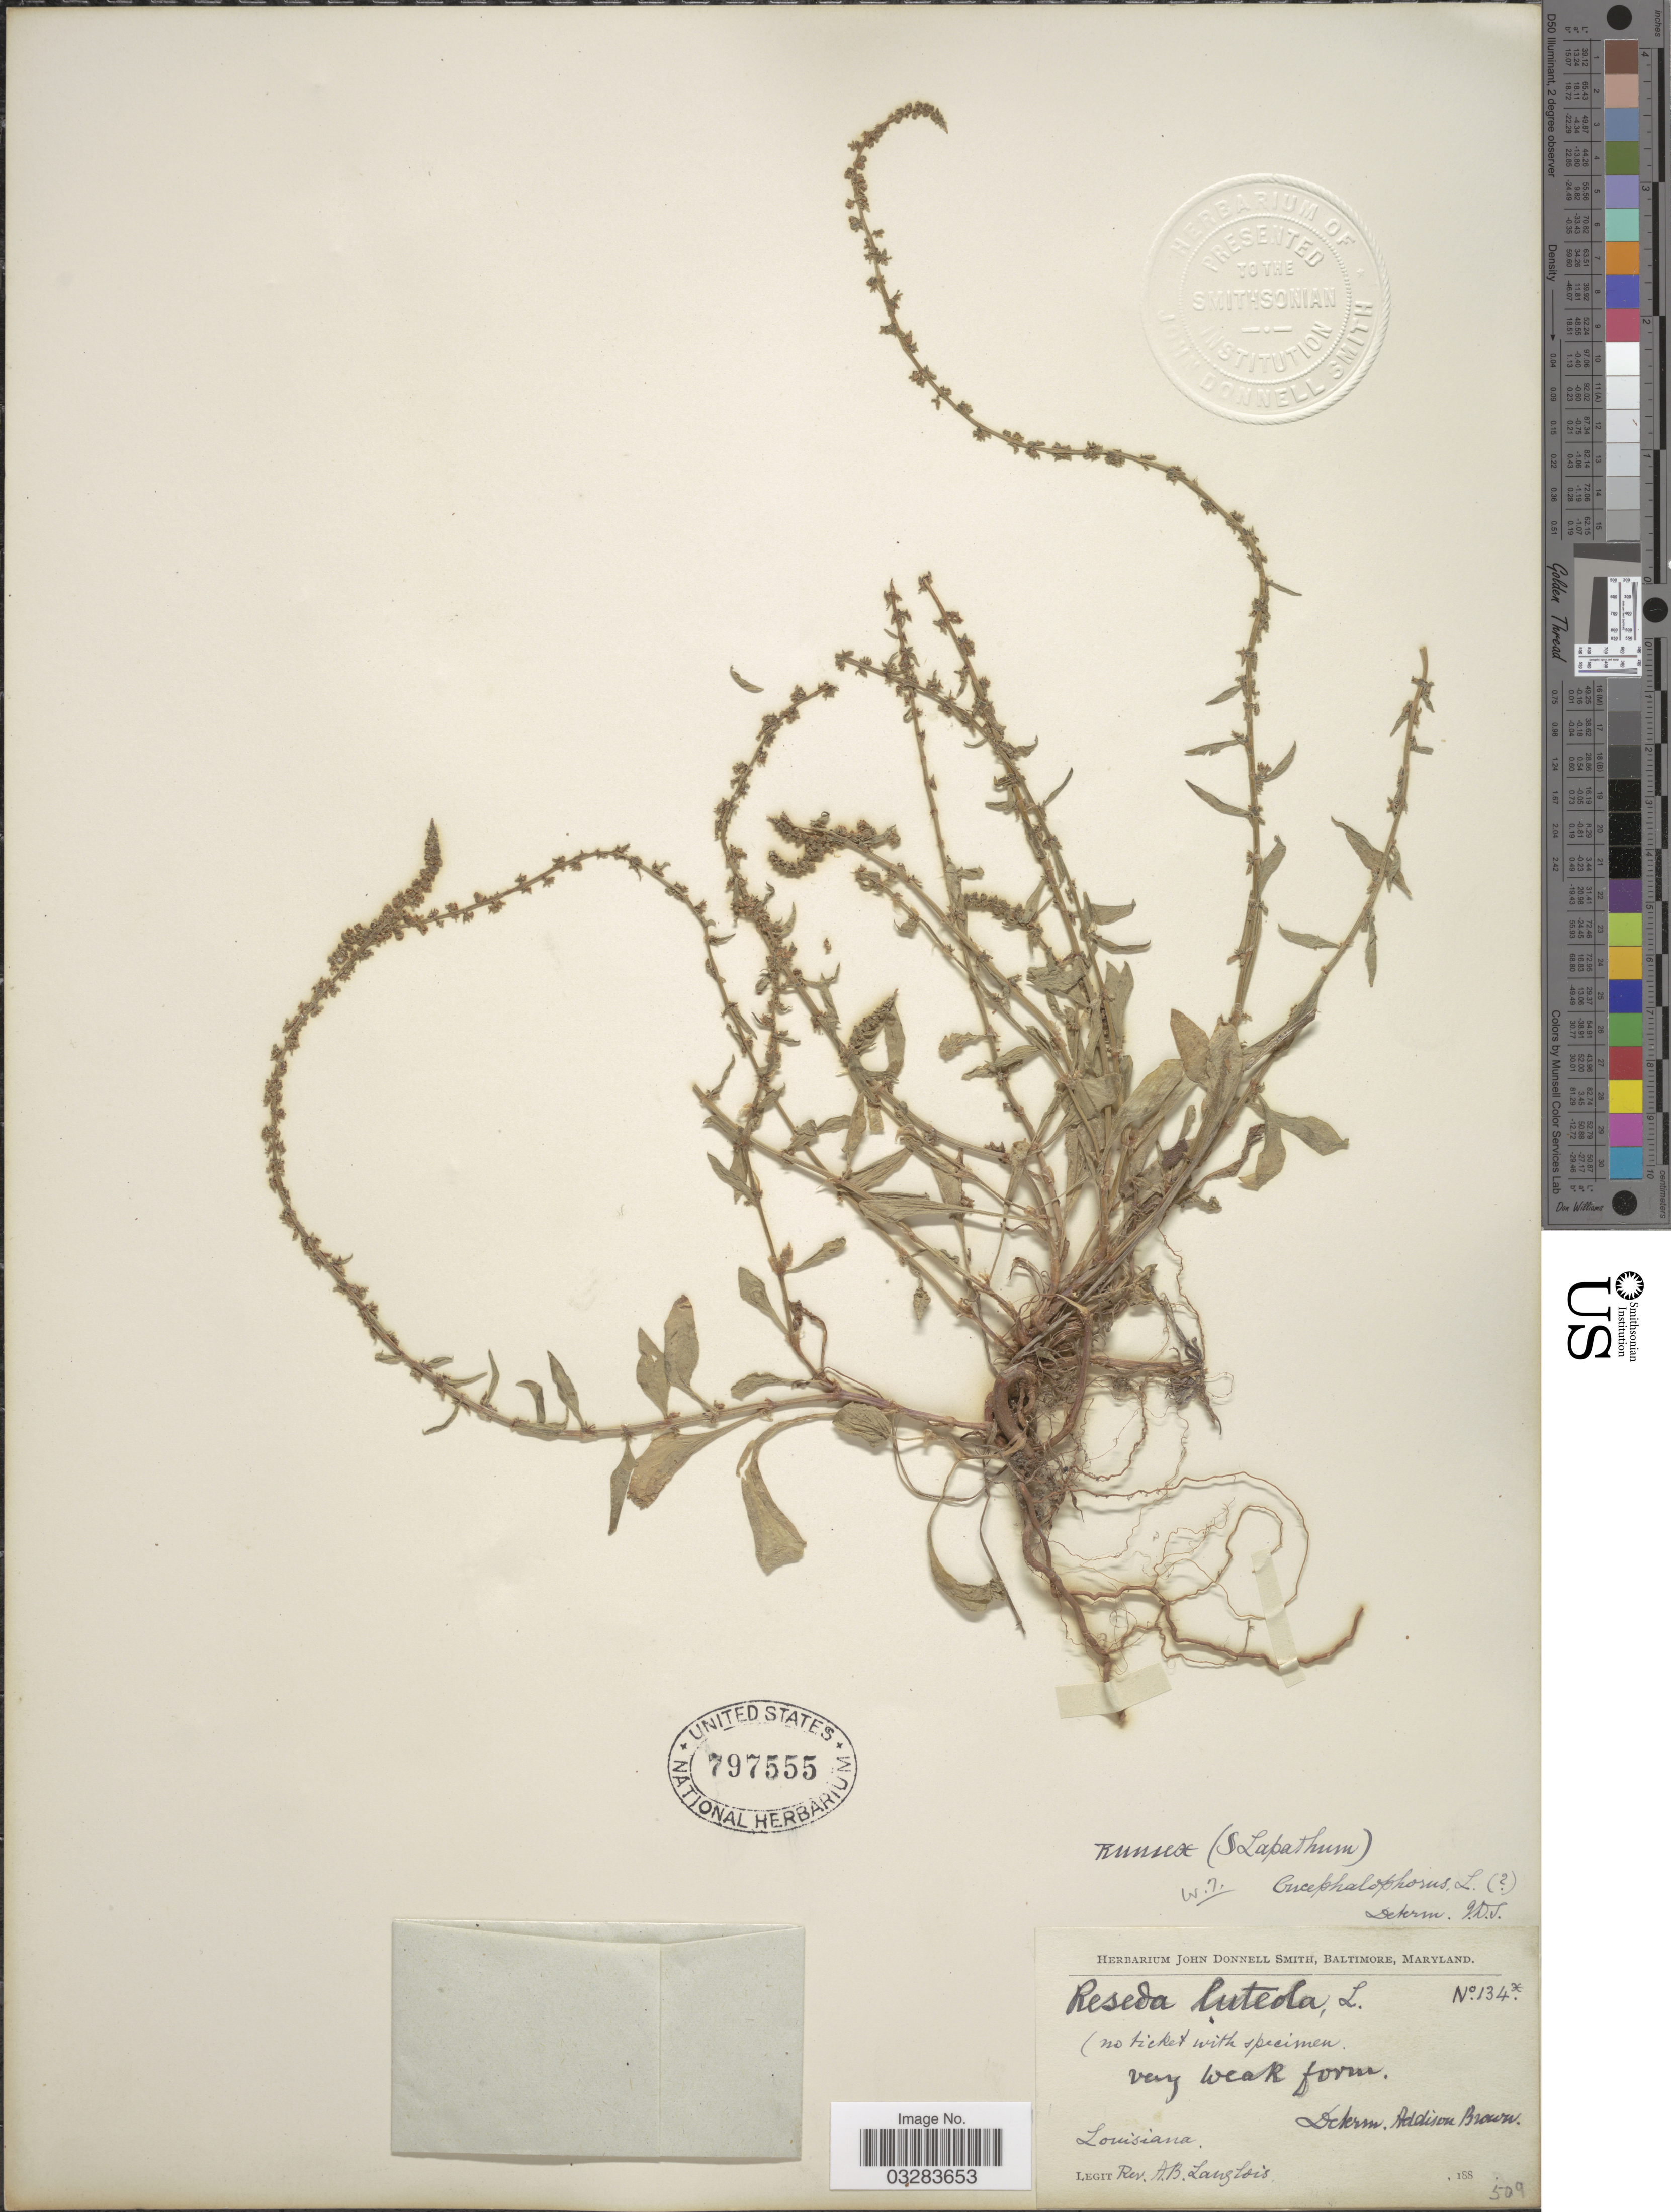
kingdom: Plantae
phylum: Tracheophyta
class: Magnoliopsida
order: Caryophyllales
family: Polygonaceae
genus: Rumex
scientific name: Rumex bucephalophorus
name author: L.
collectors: A. Langlois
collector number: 134x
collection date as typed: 188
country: United States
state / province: Louisiana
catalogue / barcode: US 797555